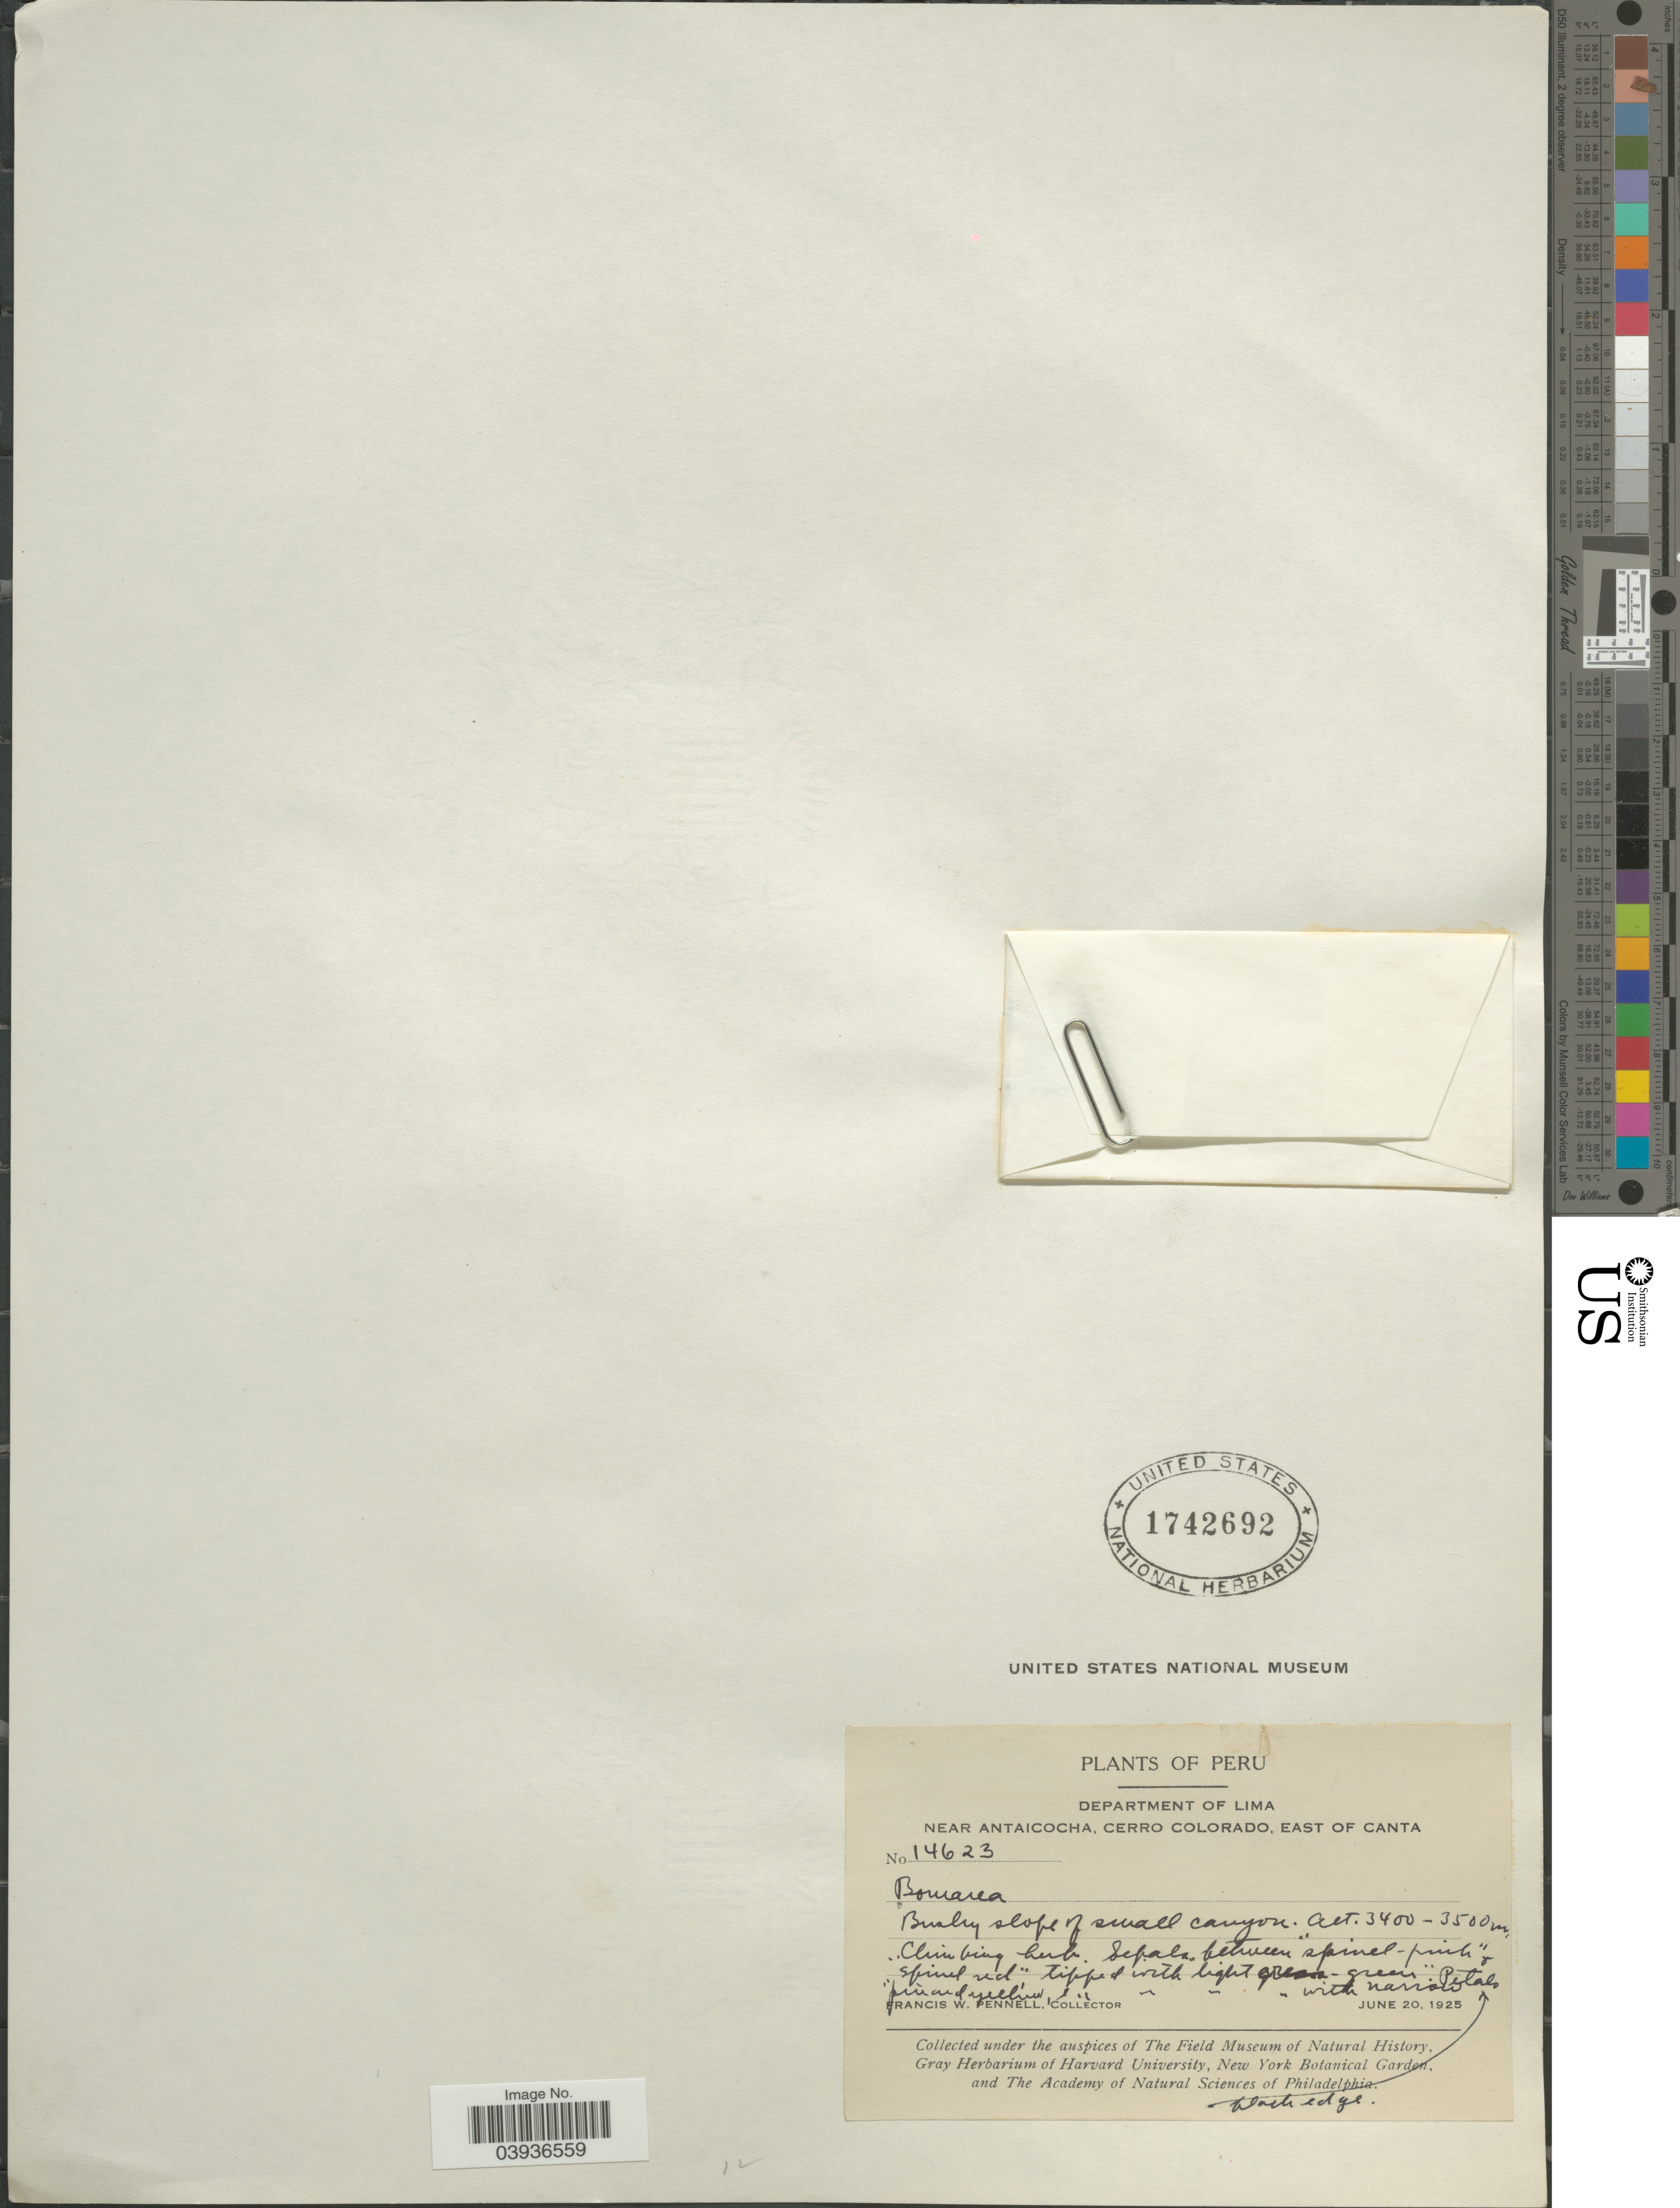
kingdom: Plantae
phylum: Tracheophyta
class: Liliopsida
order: Liliales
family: Alstroemeriaceae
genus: Bomarea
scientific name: Bomarea sp.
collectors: F. W. Pennell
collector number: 14623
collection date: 1925-06-20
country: Peru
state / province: Lima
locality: Department of Lima, near Antaicocha, Cerro Colorado, east of Canta.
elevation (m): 3400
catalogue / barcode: US 1742692